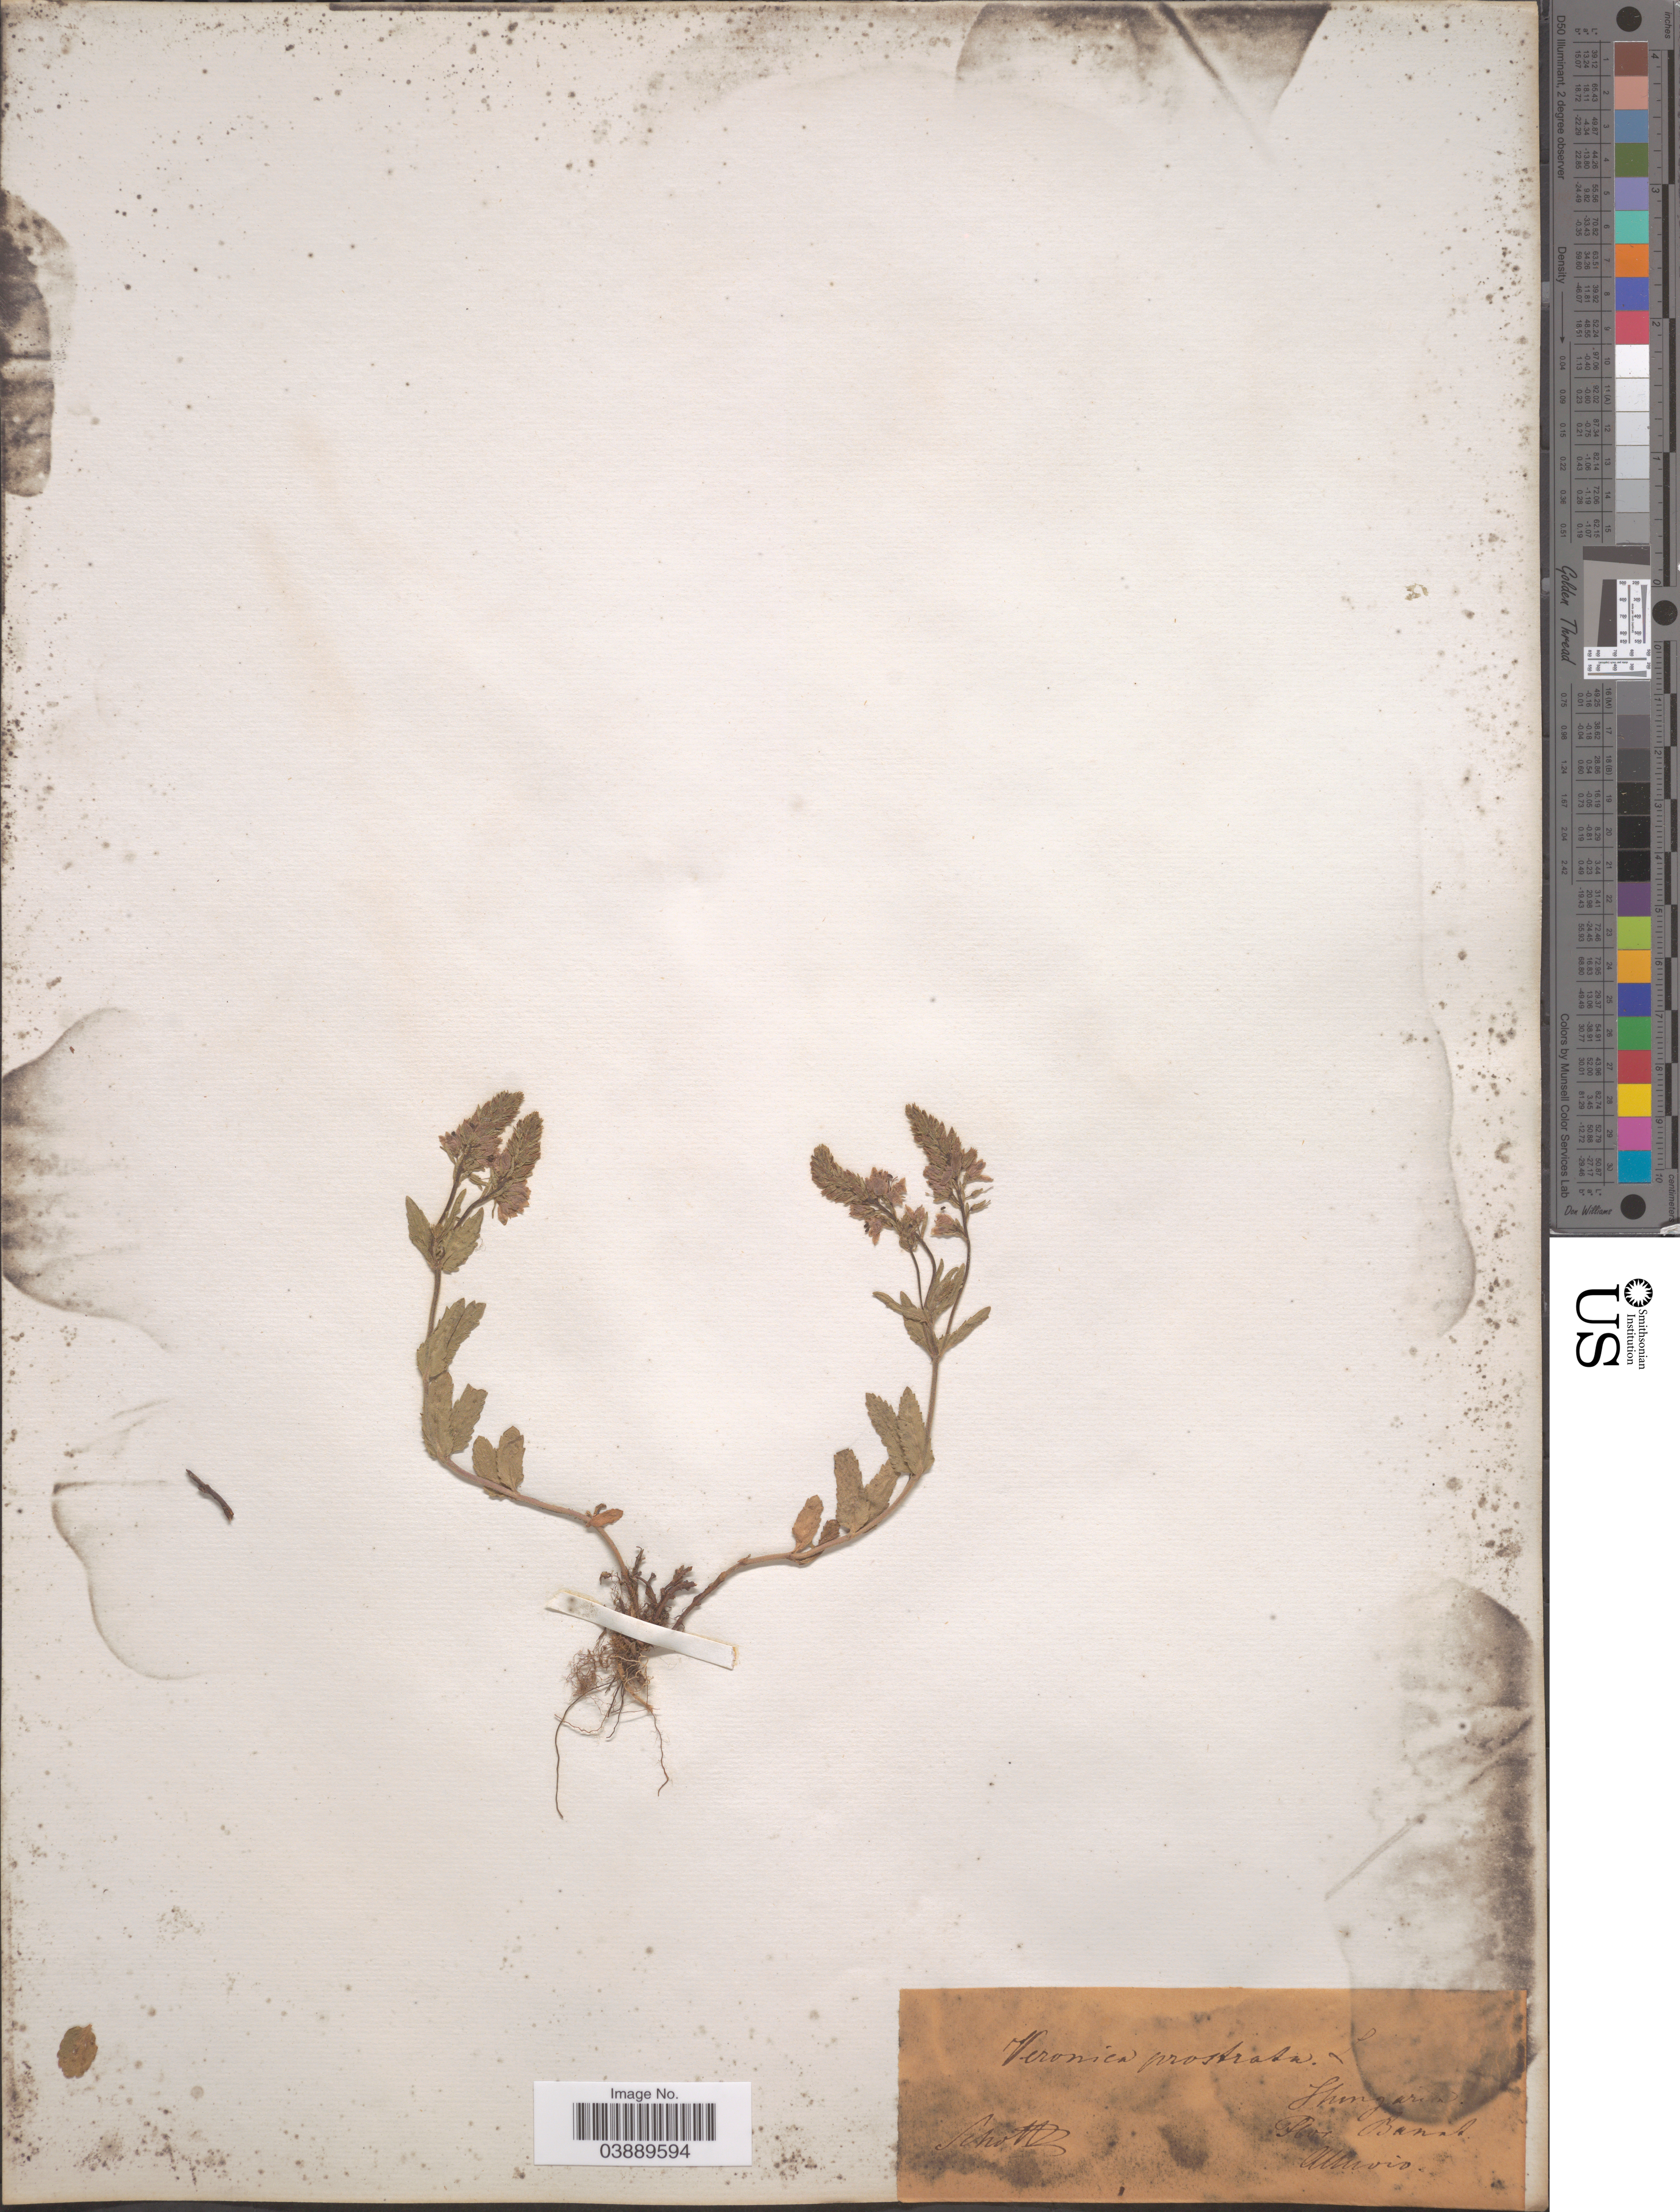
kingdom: Plantae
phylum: Tracheophyta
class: Magnoliopsida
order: Lamiales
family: Plantaginaceae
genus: Veronica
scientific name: Veronica prostrata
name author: L.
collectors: -. Schottz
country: Hungary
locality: Banat.